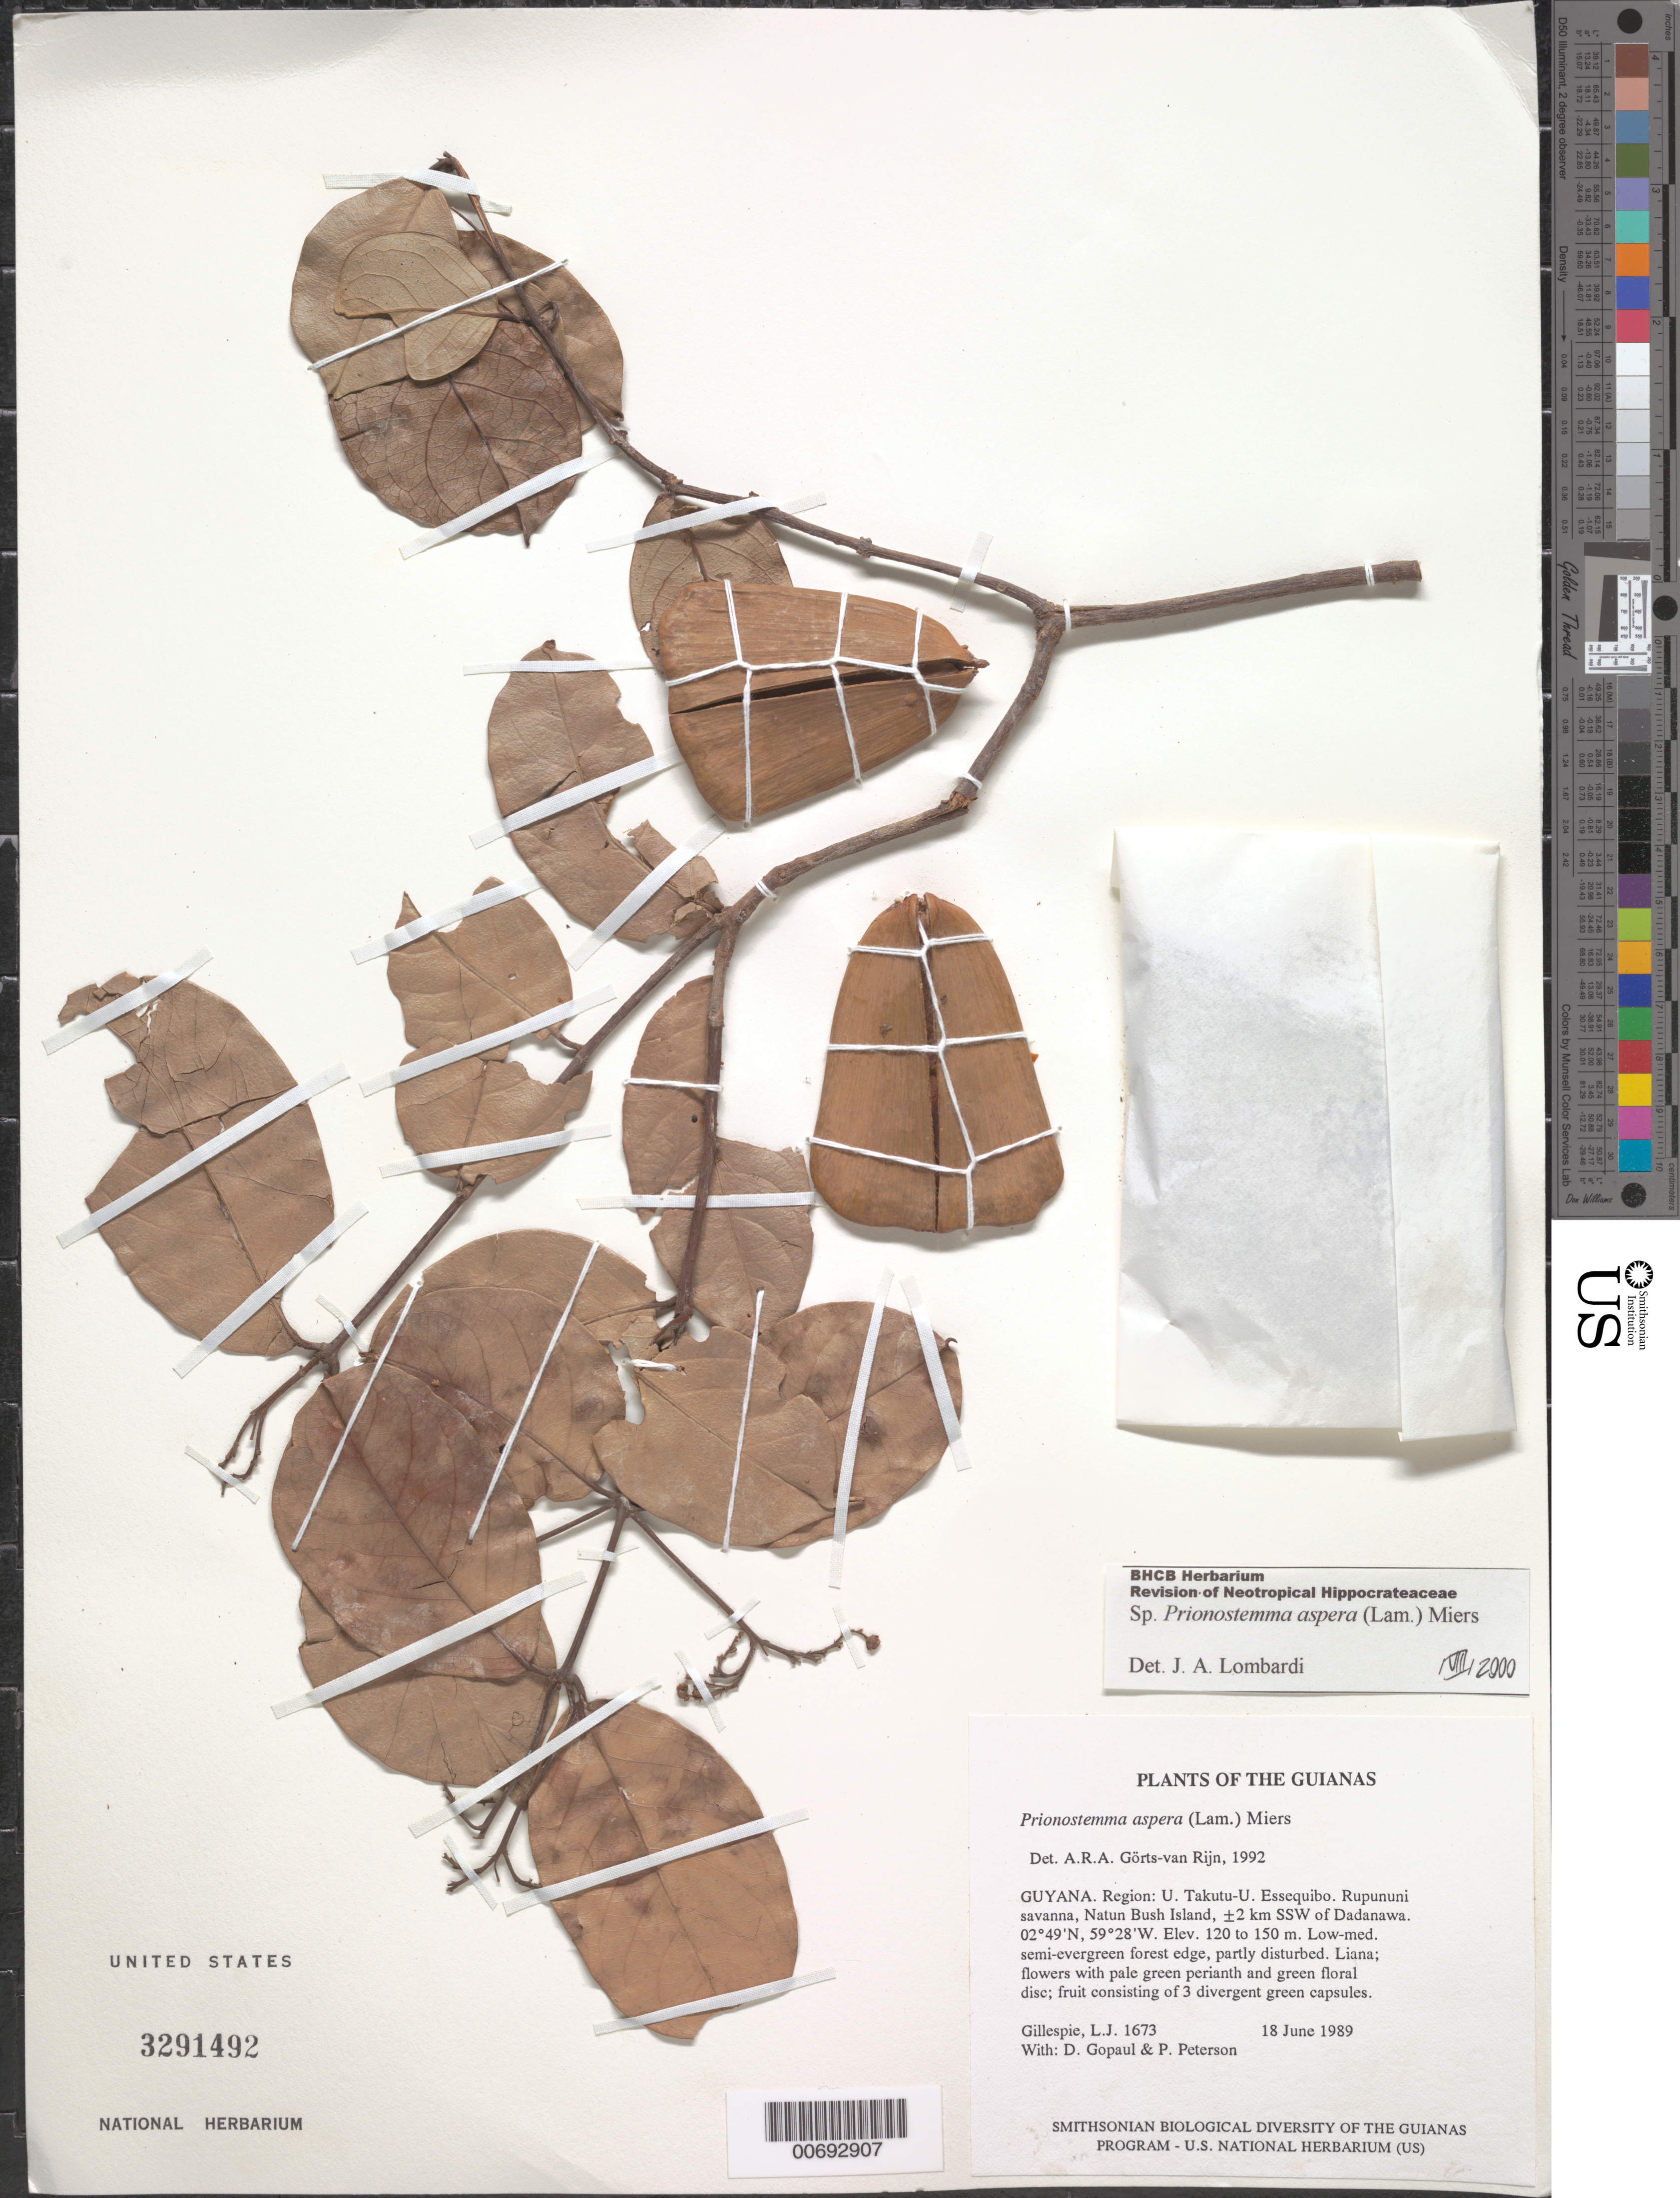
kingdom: Plantae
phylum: Tracheophyta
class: Magnoliopsida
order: Celastrales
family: Celastraceae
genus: Prionostemma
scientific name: Prionostemma aspera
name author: (Lam.) Miers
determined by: Lombardi, Julio A.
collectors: L. J. Gillespie, D. Gopaul & P. M. Peterson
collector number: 1673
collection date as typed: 18 June 1989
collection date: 1989-06-18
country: Guyana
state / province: U. Takutu-U. Essequibo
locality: Rupununi savanna, Natun Bush Island, ±2 km SSW of Dadanawa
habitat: Low-med. semi-evergreen forest edge, partly disturbed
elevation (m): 120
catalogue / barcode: US 3291492